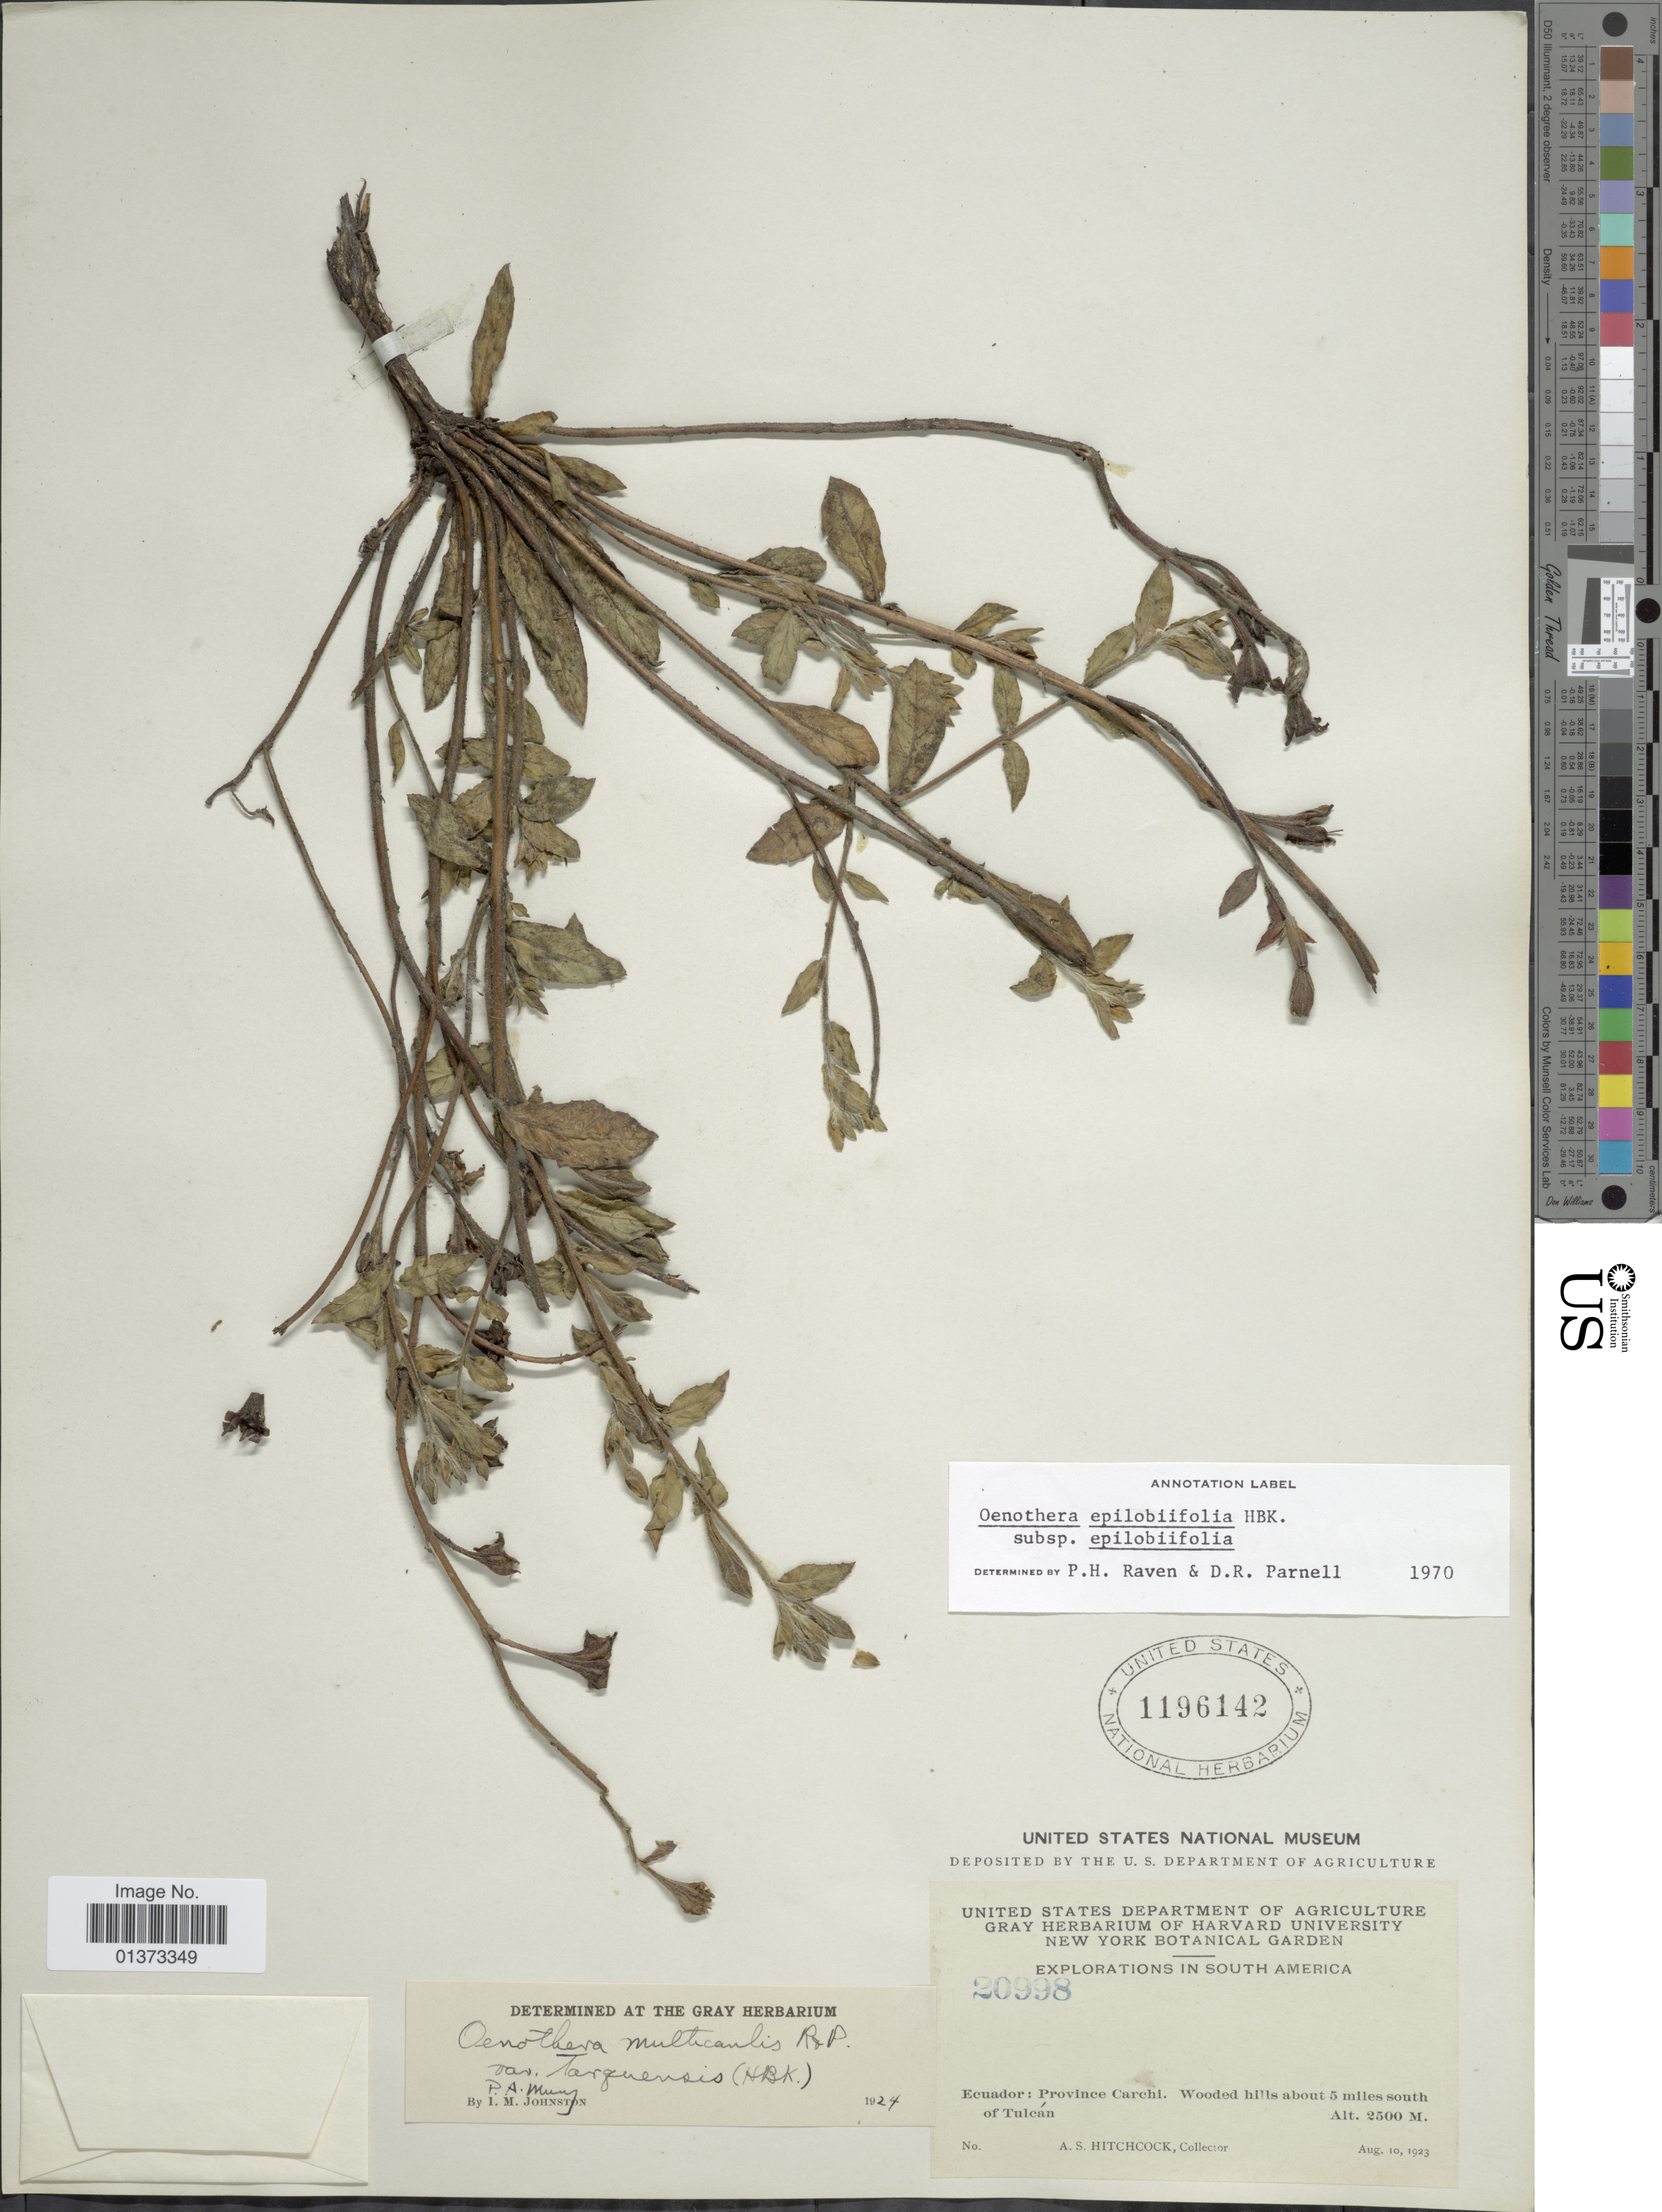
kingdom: Plantae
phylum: Tracheophyta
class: Magnoliopsida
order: Myrtales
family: Onagraceae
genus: Oenothera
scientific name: Oenothera epilobiifolia subsp. epilobiifolia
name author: Kunth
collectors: A. S. Hitchcock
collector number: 20998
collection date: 1923-08-10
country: Ecuador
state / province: Carchi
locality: Wooded hills about 5 miles south of Tulcán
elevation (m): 2500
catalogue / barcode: US 1196142